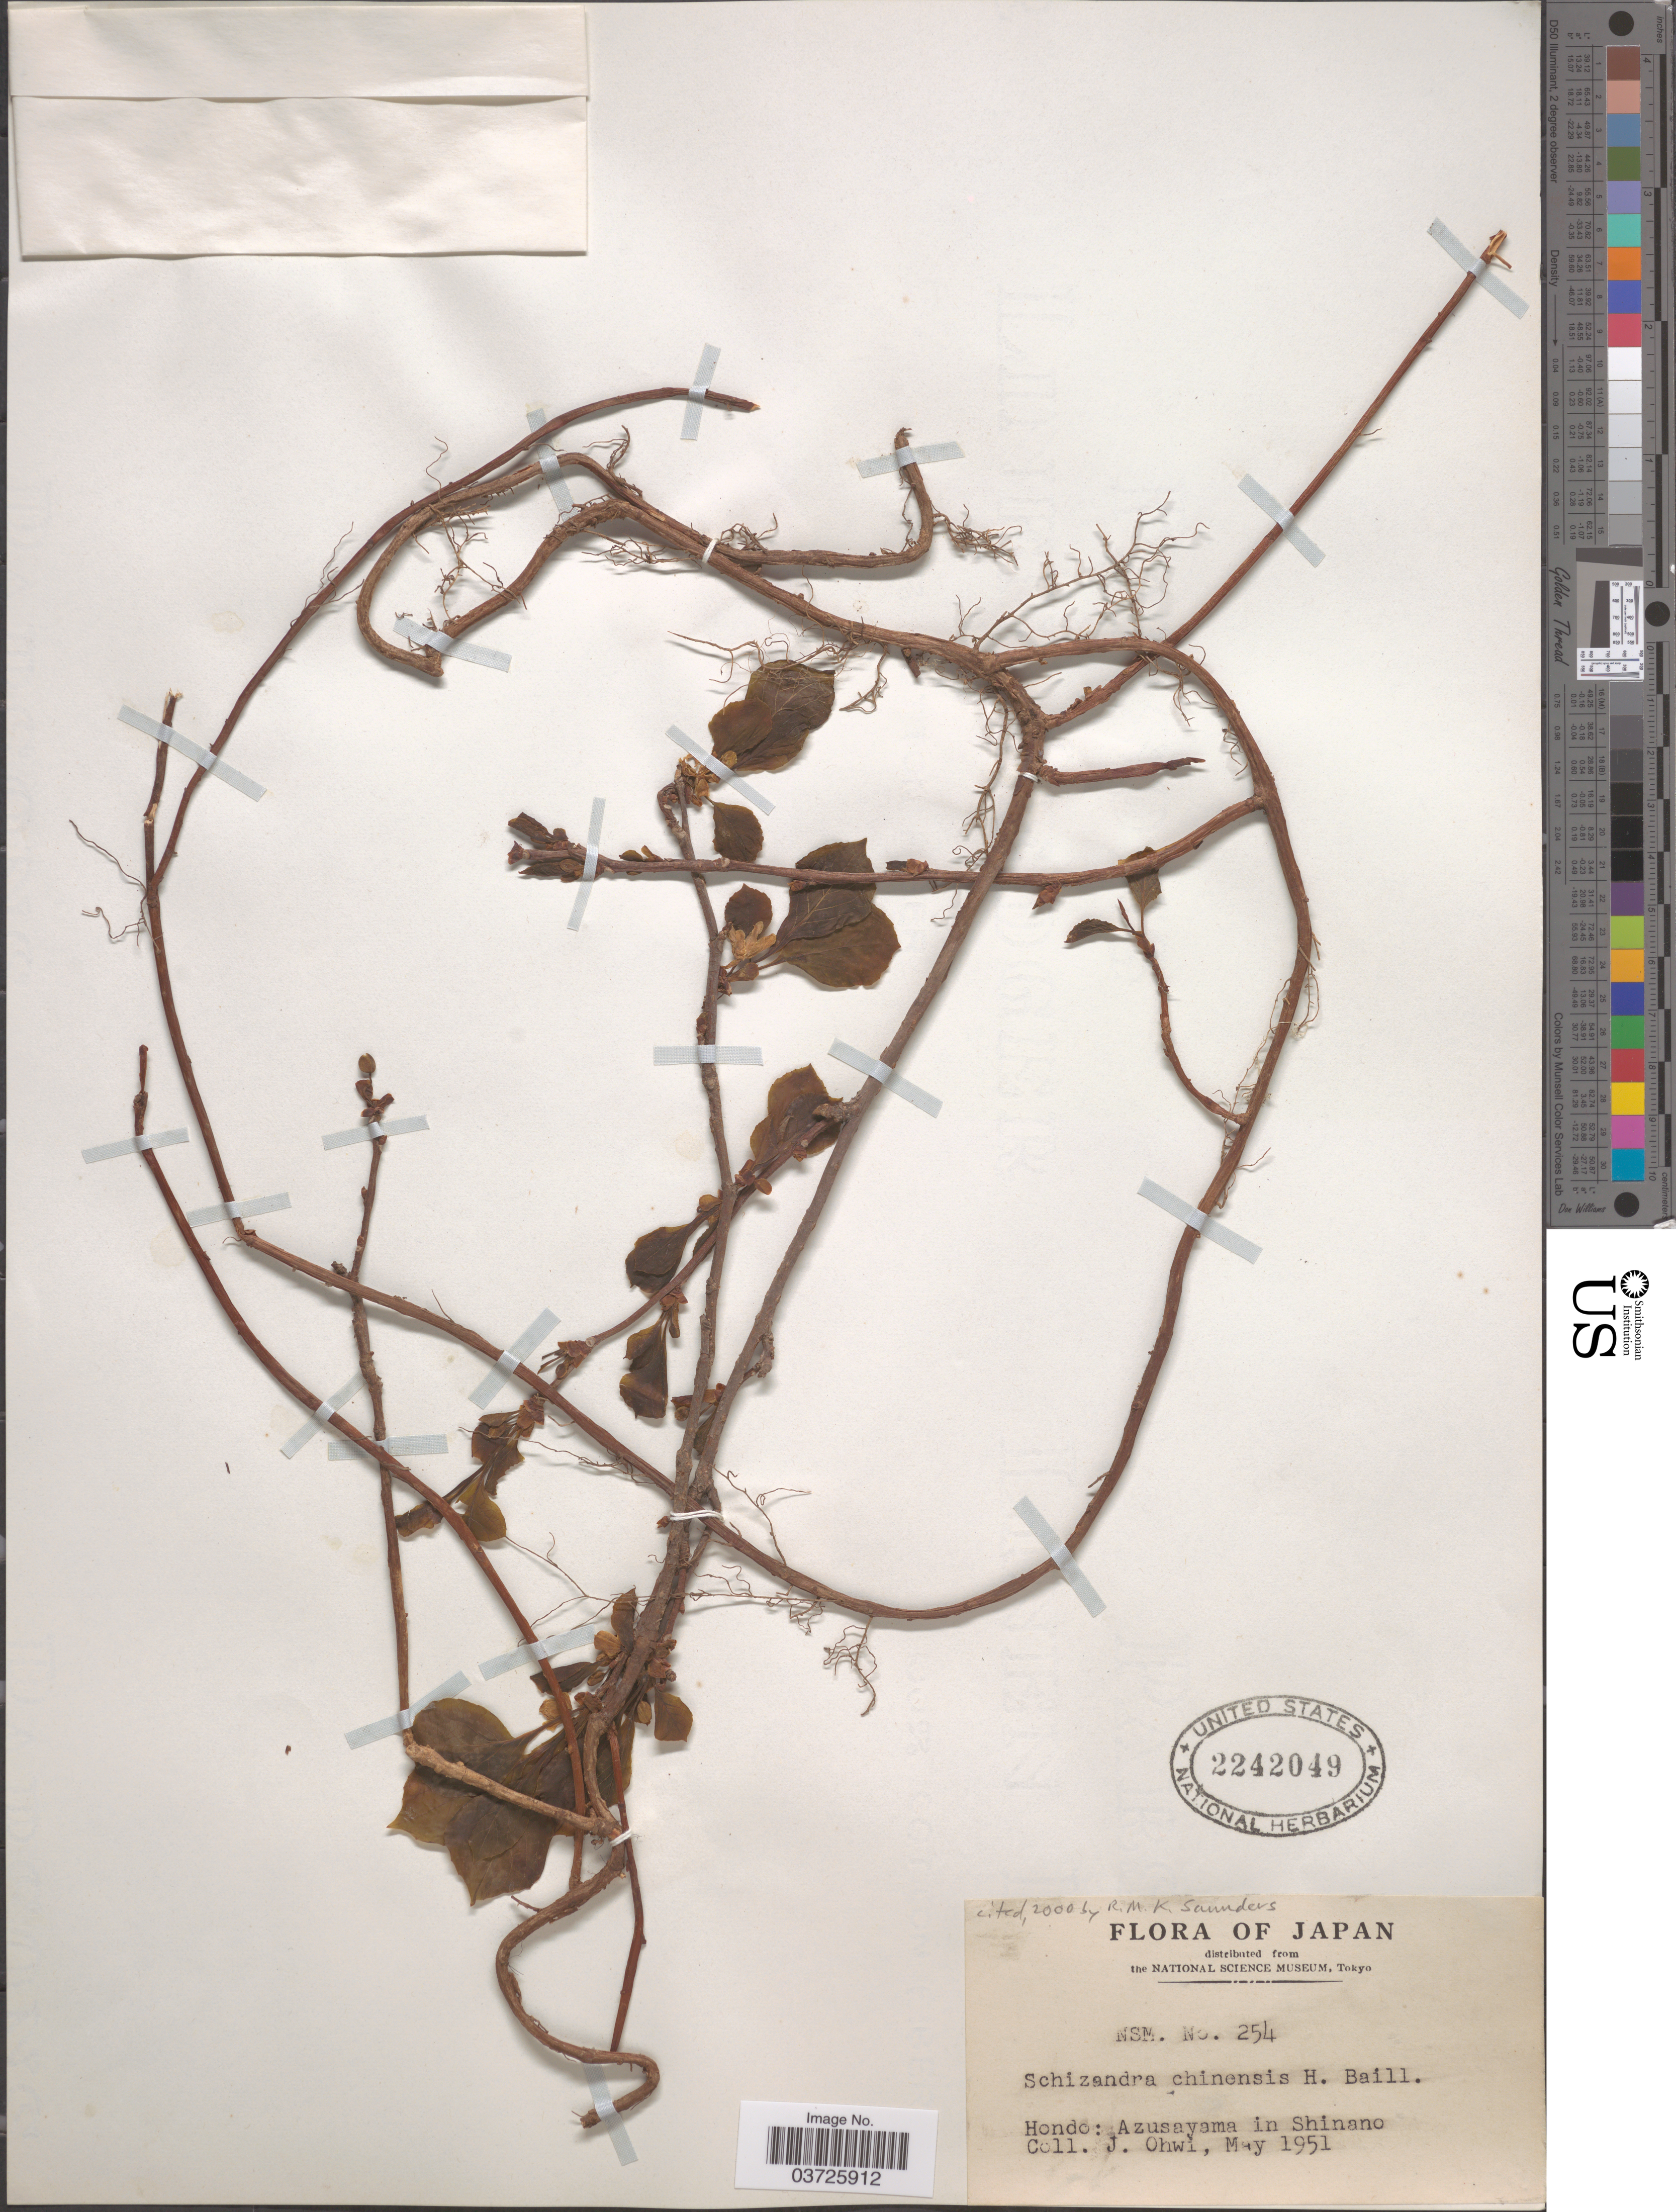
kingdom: Plantae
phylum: Tracheophyta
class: Magnoliopsida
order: Austrobaileyales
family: Schisandraceae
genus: Schisandra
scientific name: Schisandra chinensis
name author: (Turcz.) Baill.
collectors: J. Ohwi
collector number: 254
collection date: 1951-05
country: Japan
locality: Hondo: Azusayama in Shinano.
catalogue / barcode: US 2242049